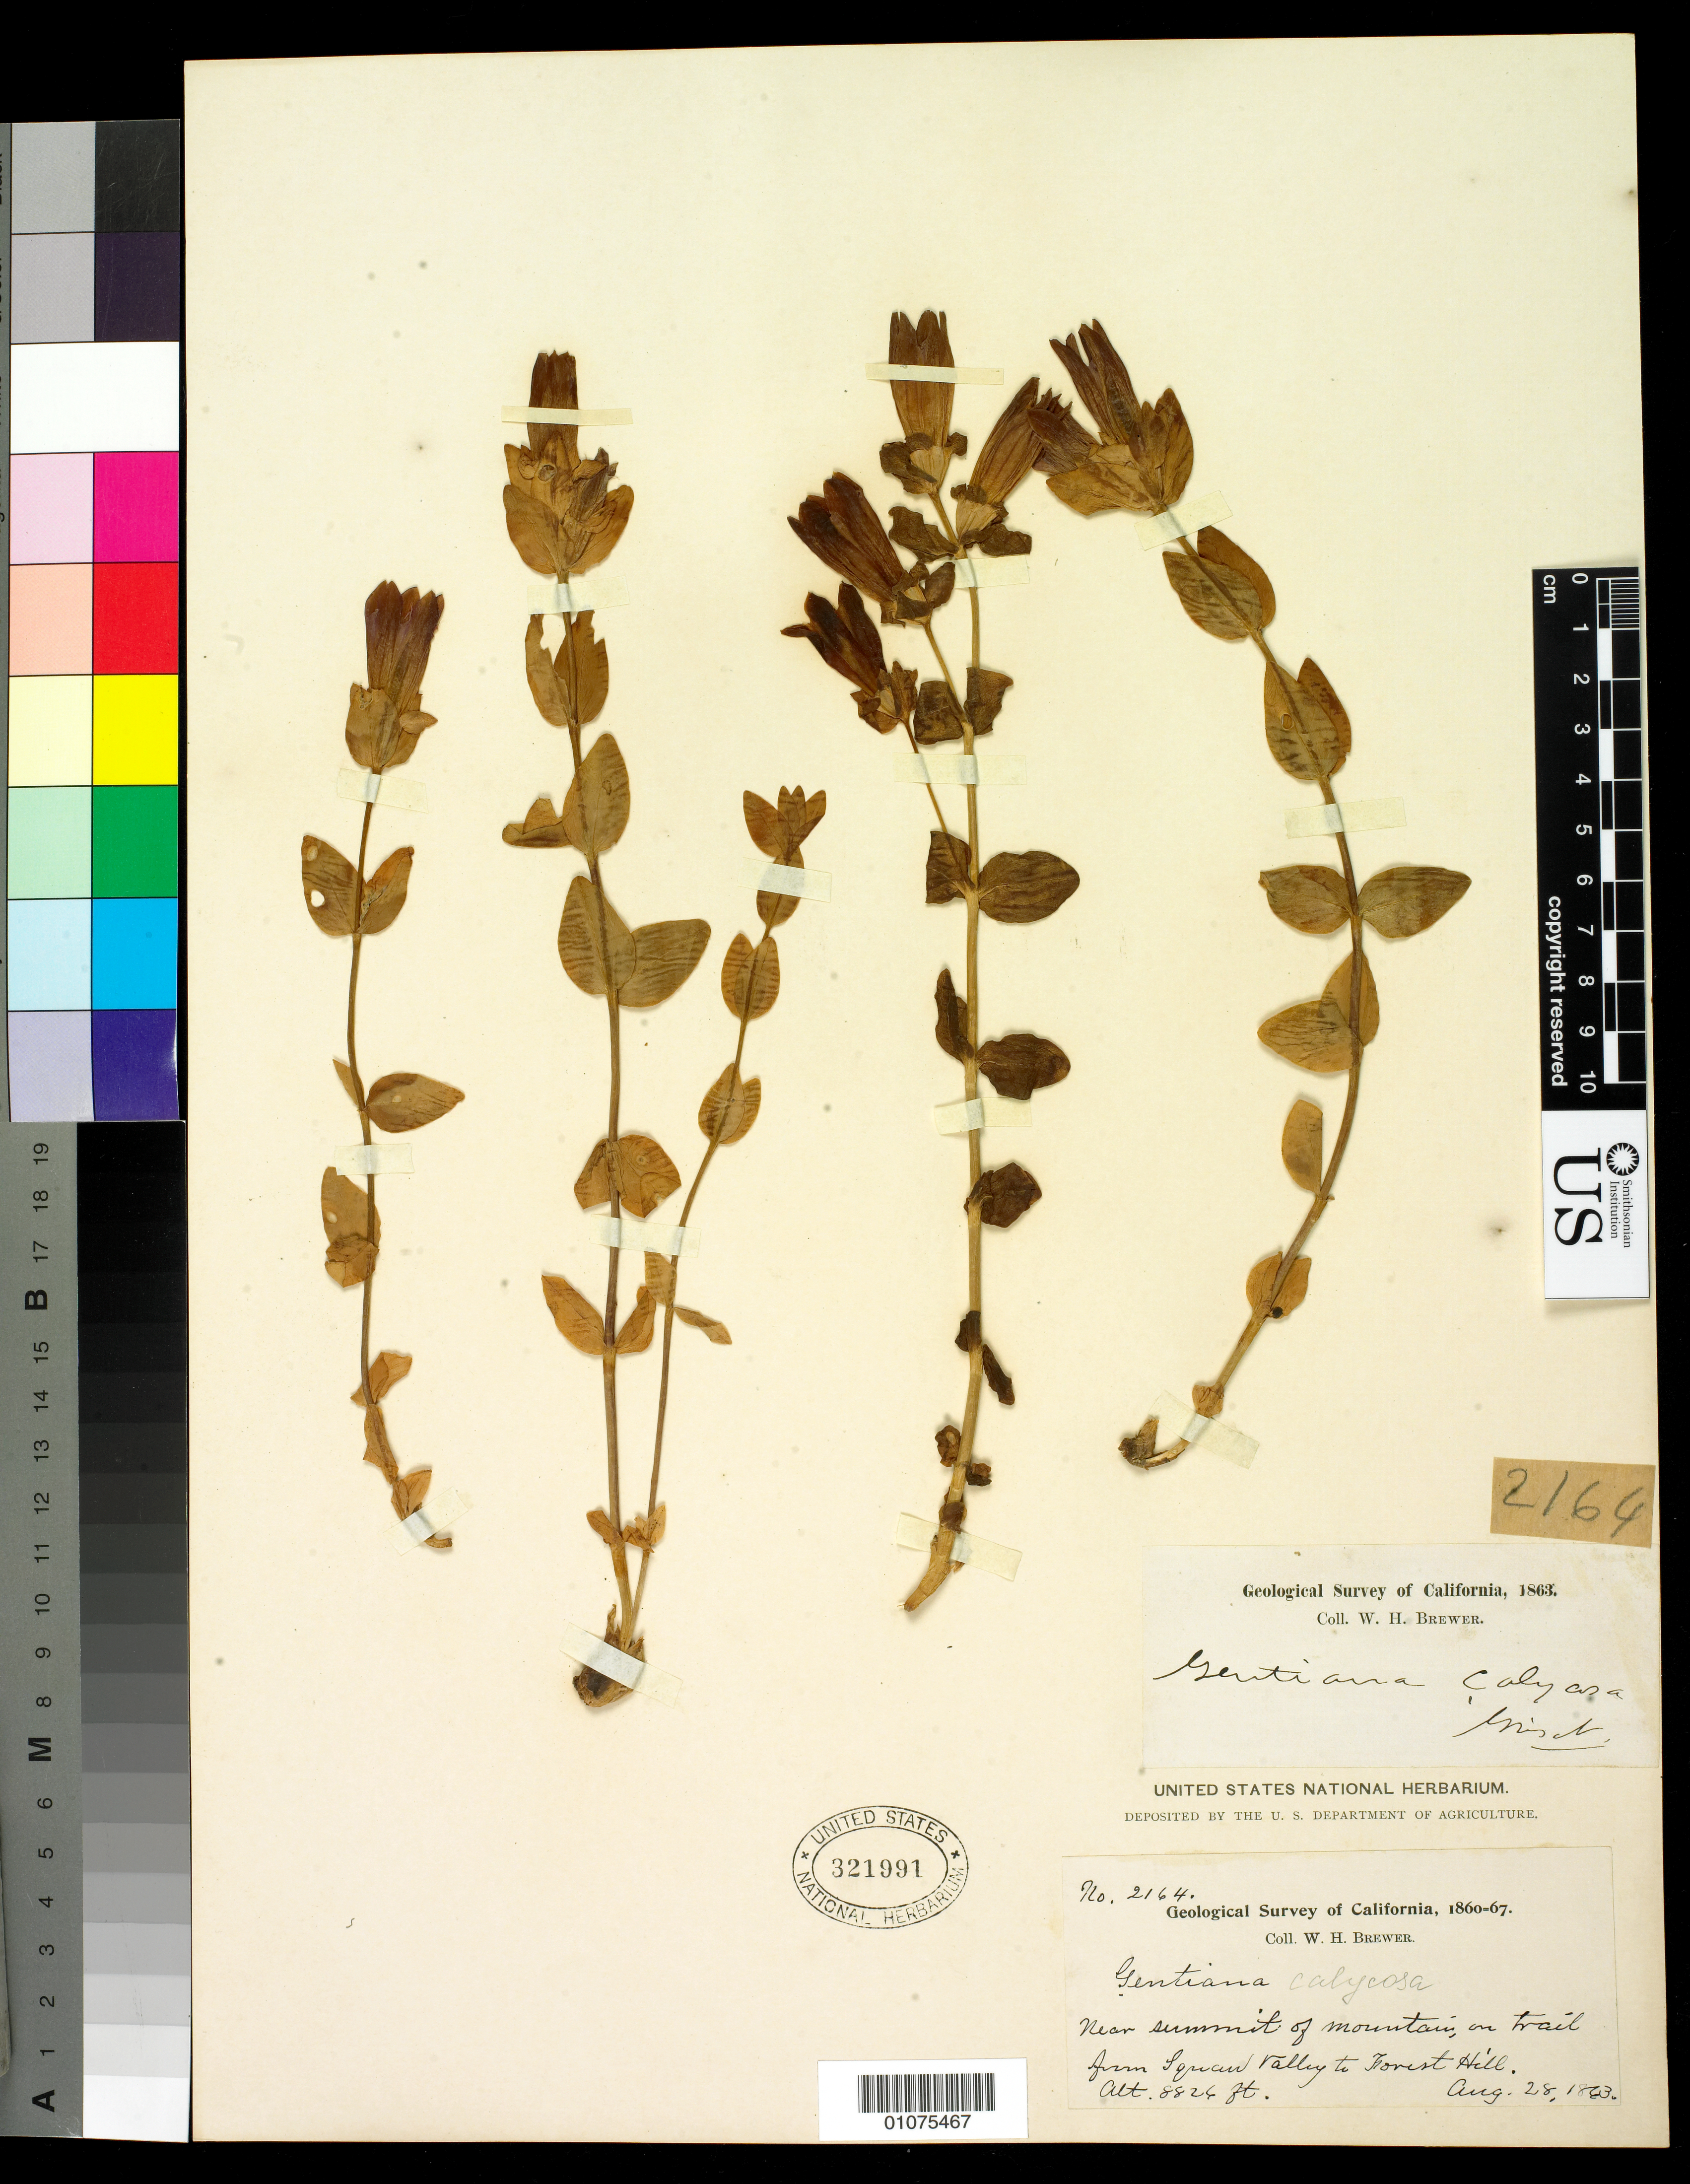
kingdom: Plantae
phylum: Tracheophyta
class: Magnoliopsida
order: Gentianales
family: Gentianaceae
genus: Gentiana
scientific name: Gentiana calycosa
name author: Griseb.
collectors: W. H. Brewer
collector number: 2164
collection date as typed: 28 Aug 1863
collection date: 1863-08-28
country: United States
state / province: California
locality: Near summit of mountains, on trail from Squaw Valley to Forest Hill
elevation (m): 2690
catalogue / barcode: US 321991